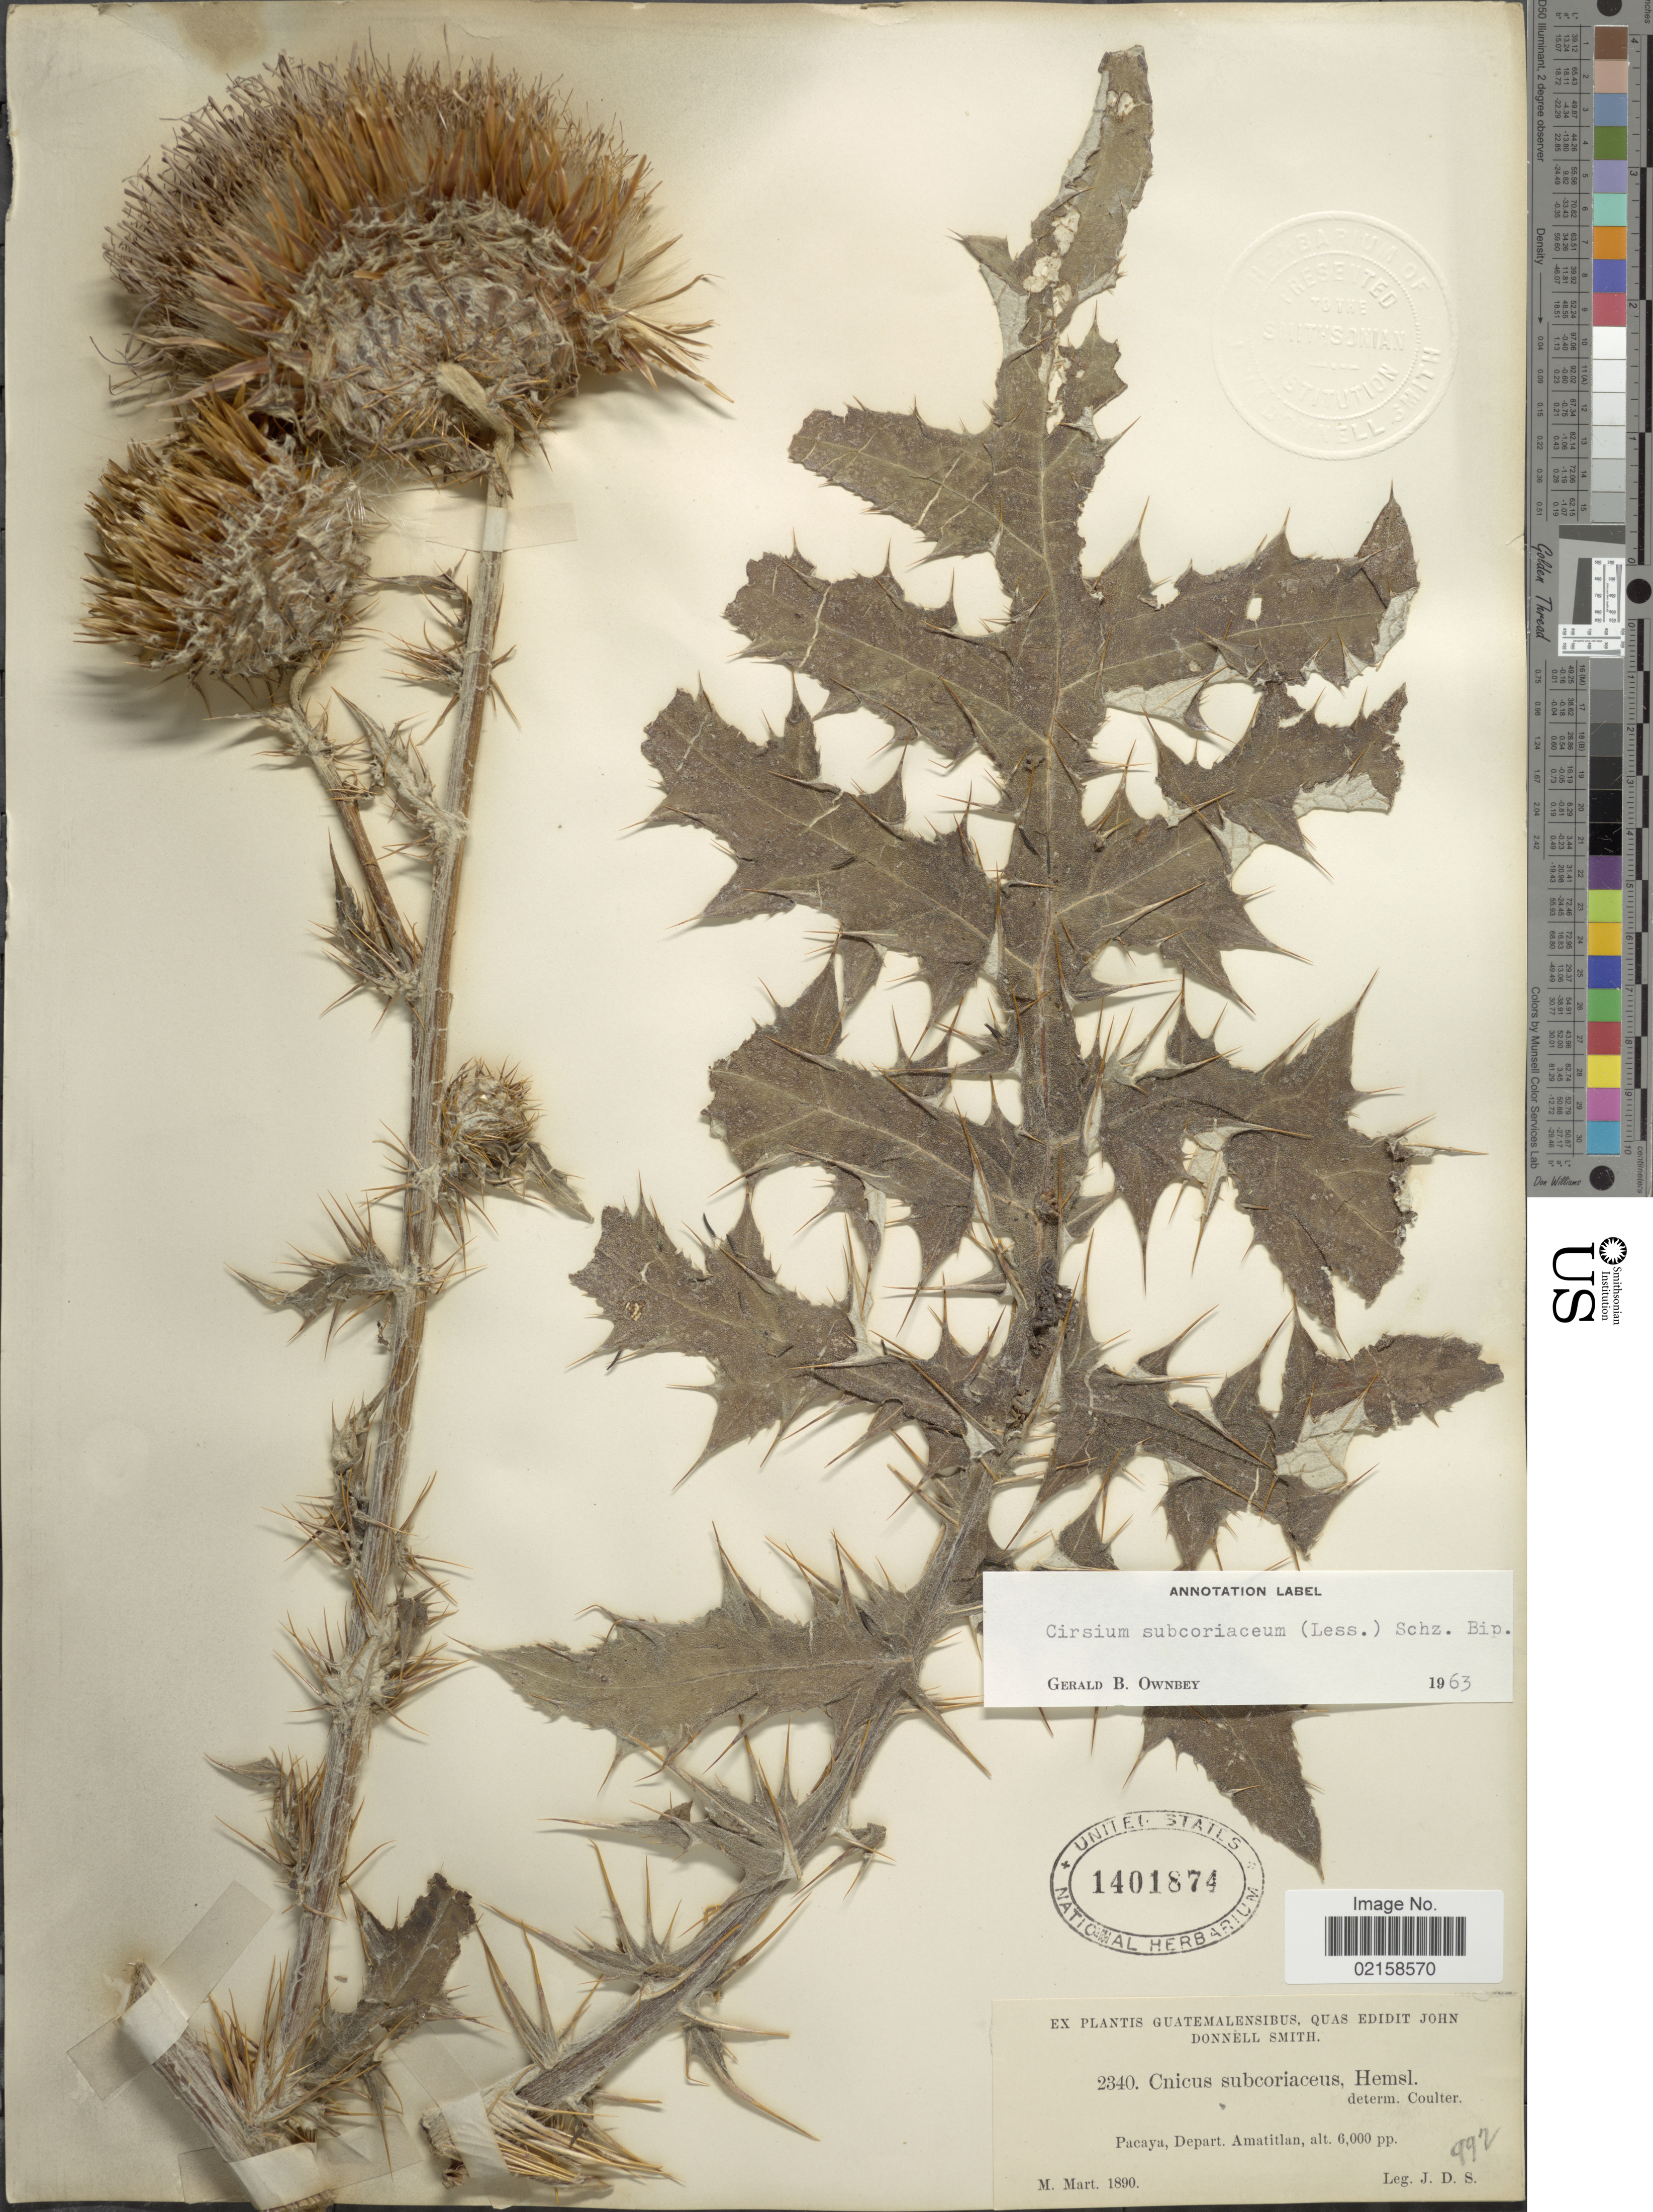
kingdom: Plantae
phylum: Tracheophyta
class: Magnoliopsida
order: Asterales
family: Asteraceae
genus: Cirsium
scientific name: Cirsium subcoriaceum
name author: (Less.) Sch. Bip.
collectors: J. Donnell Smith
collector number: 2340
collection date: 1890-03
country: Guatemala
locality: Pacaya, Depart. Amatitlan.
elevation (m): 1829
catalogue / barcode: US 1401874